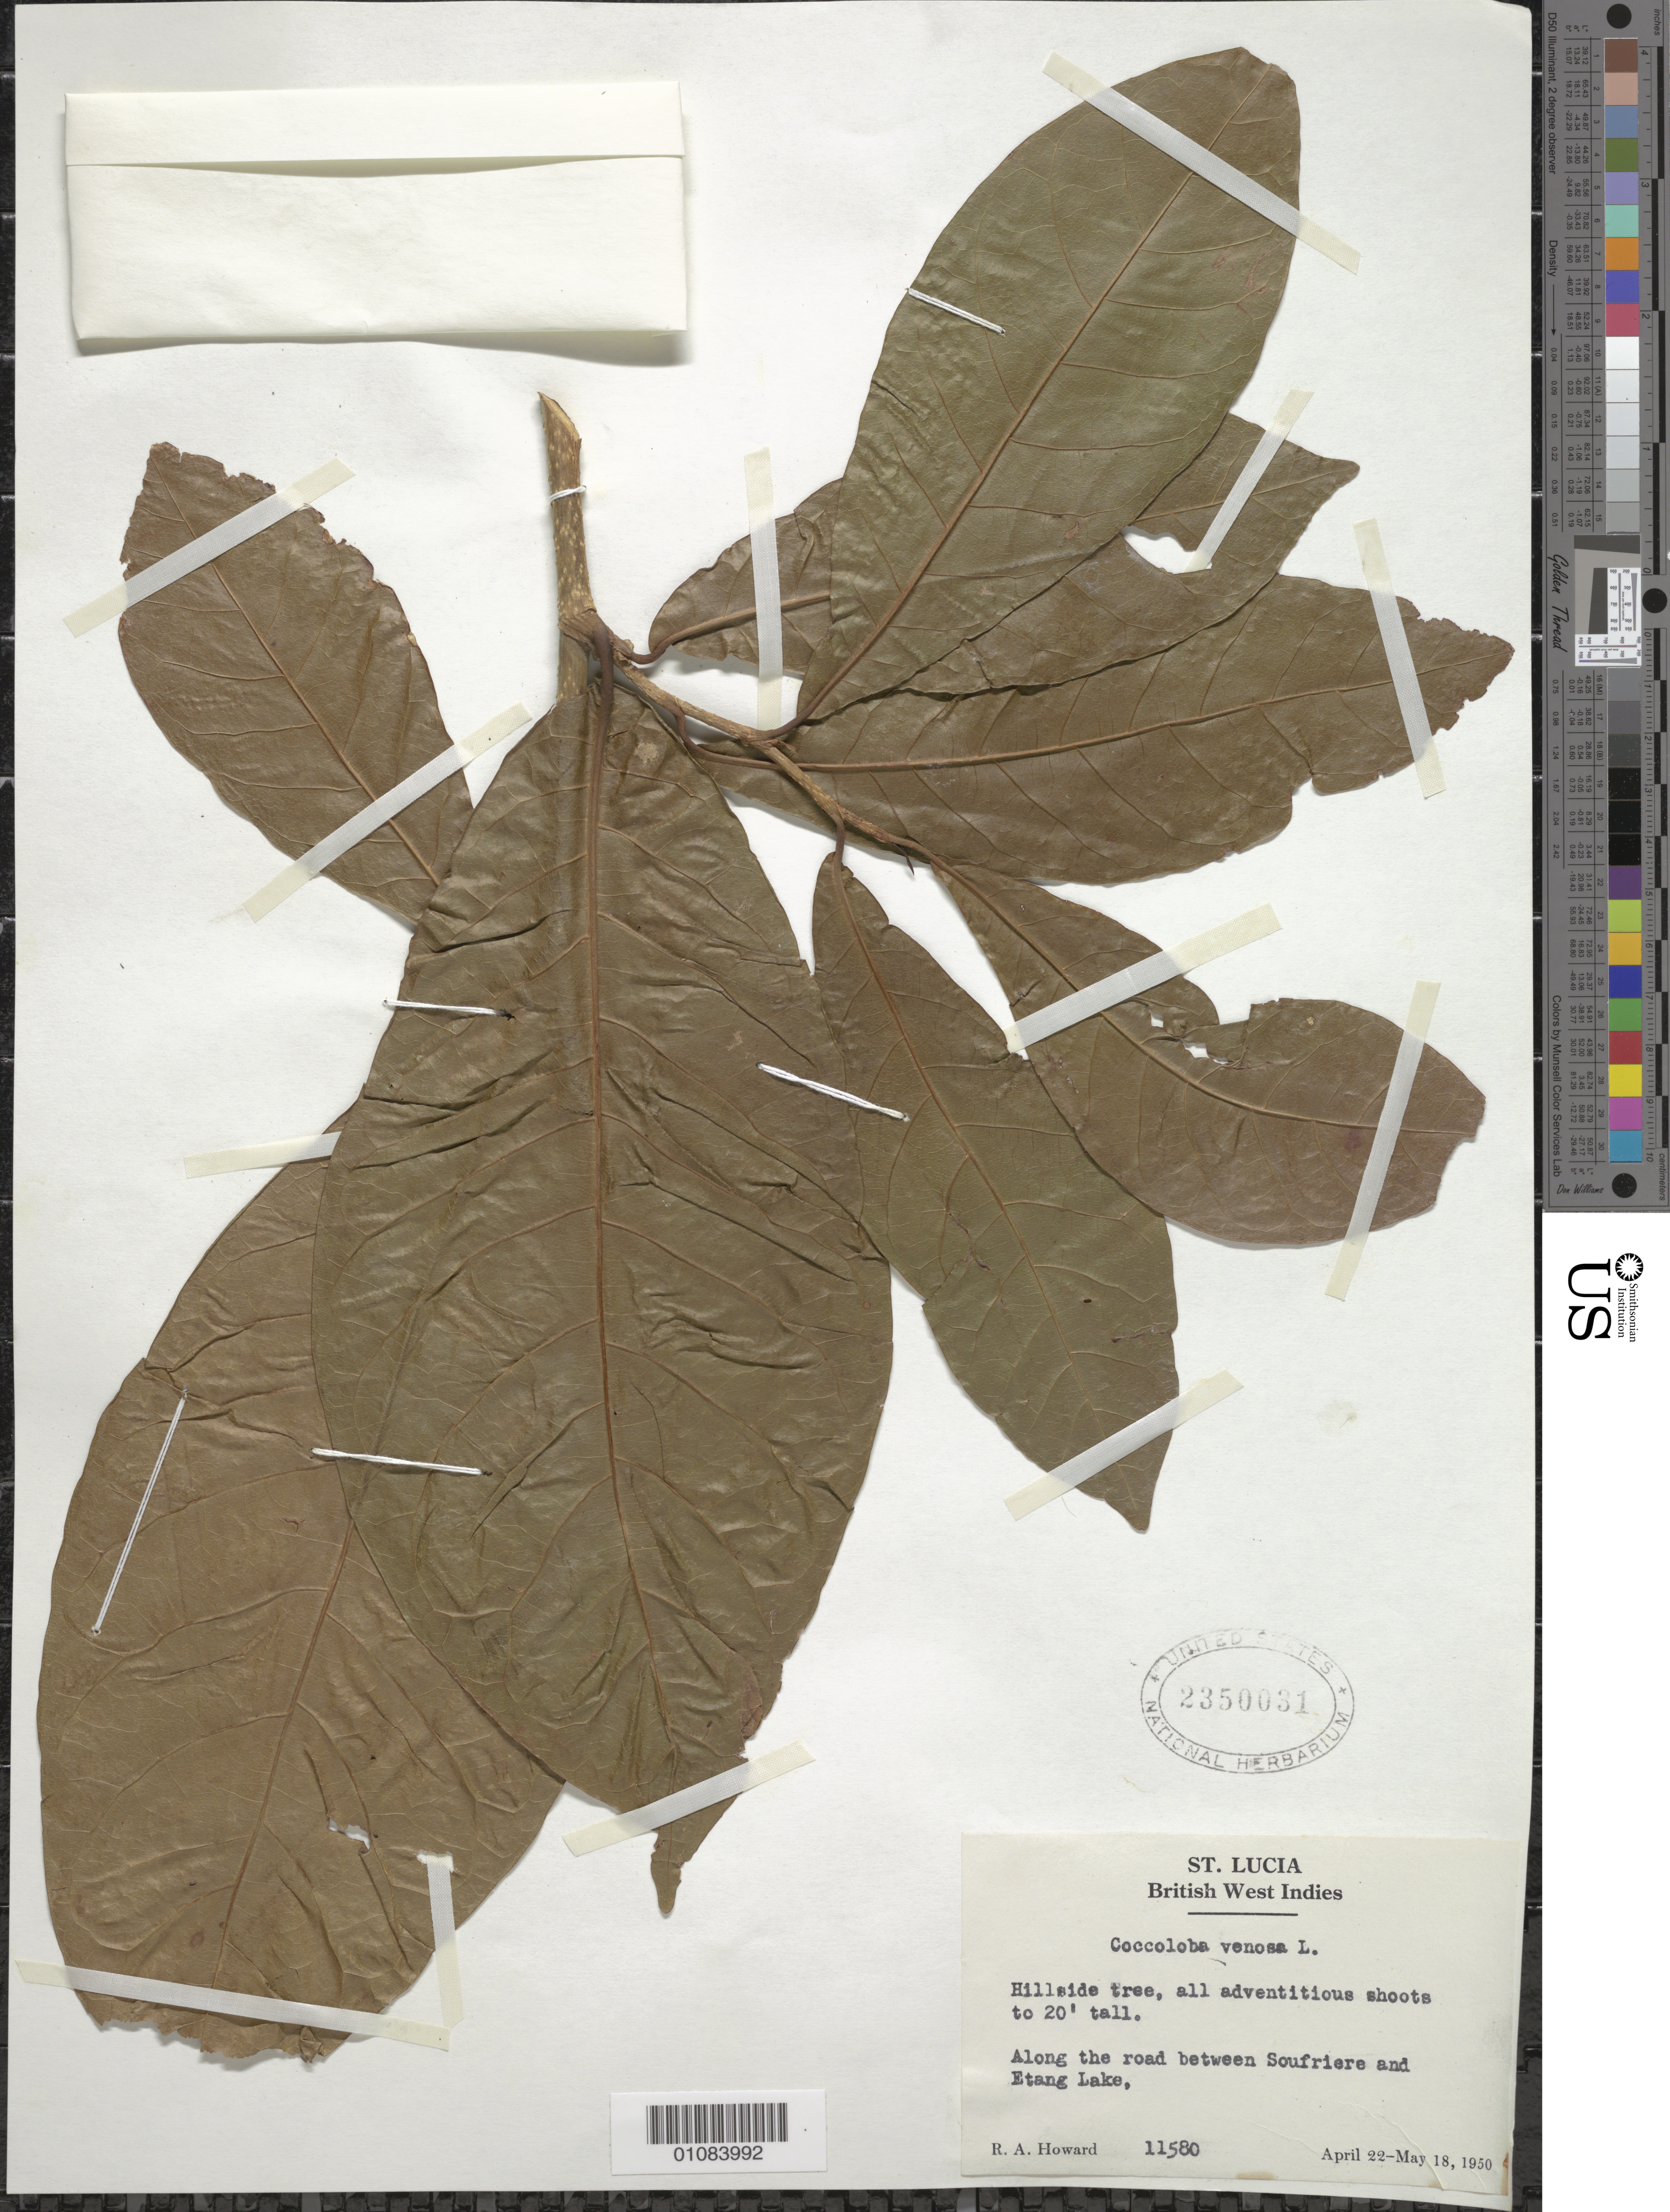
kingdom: Plantae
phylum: Tracheophyta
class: Magnoliopsida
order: Caryophyllales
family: Polygonaceae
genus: Coccoloba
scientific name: Coccoloba venosa var. major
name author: Lindau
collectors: R. A. Howard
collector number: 11580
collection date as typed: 22 Apr 1950 to May 1950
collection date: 1950-04-22/1950-05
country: St. Lucia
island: St. Lucia I.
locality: Along the road between Soufriere and Etang Lake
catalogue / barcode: US 2350031